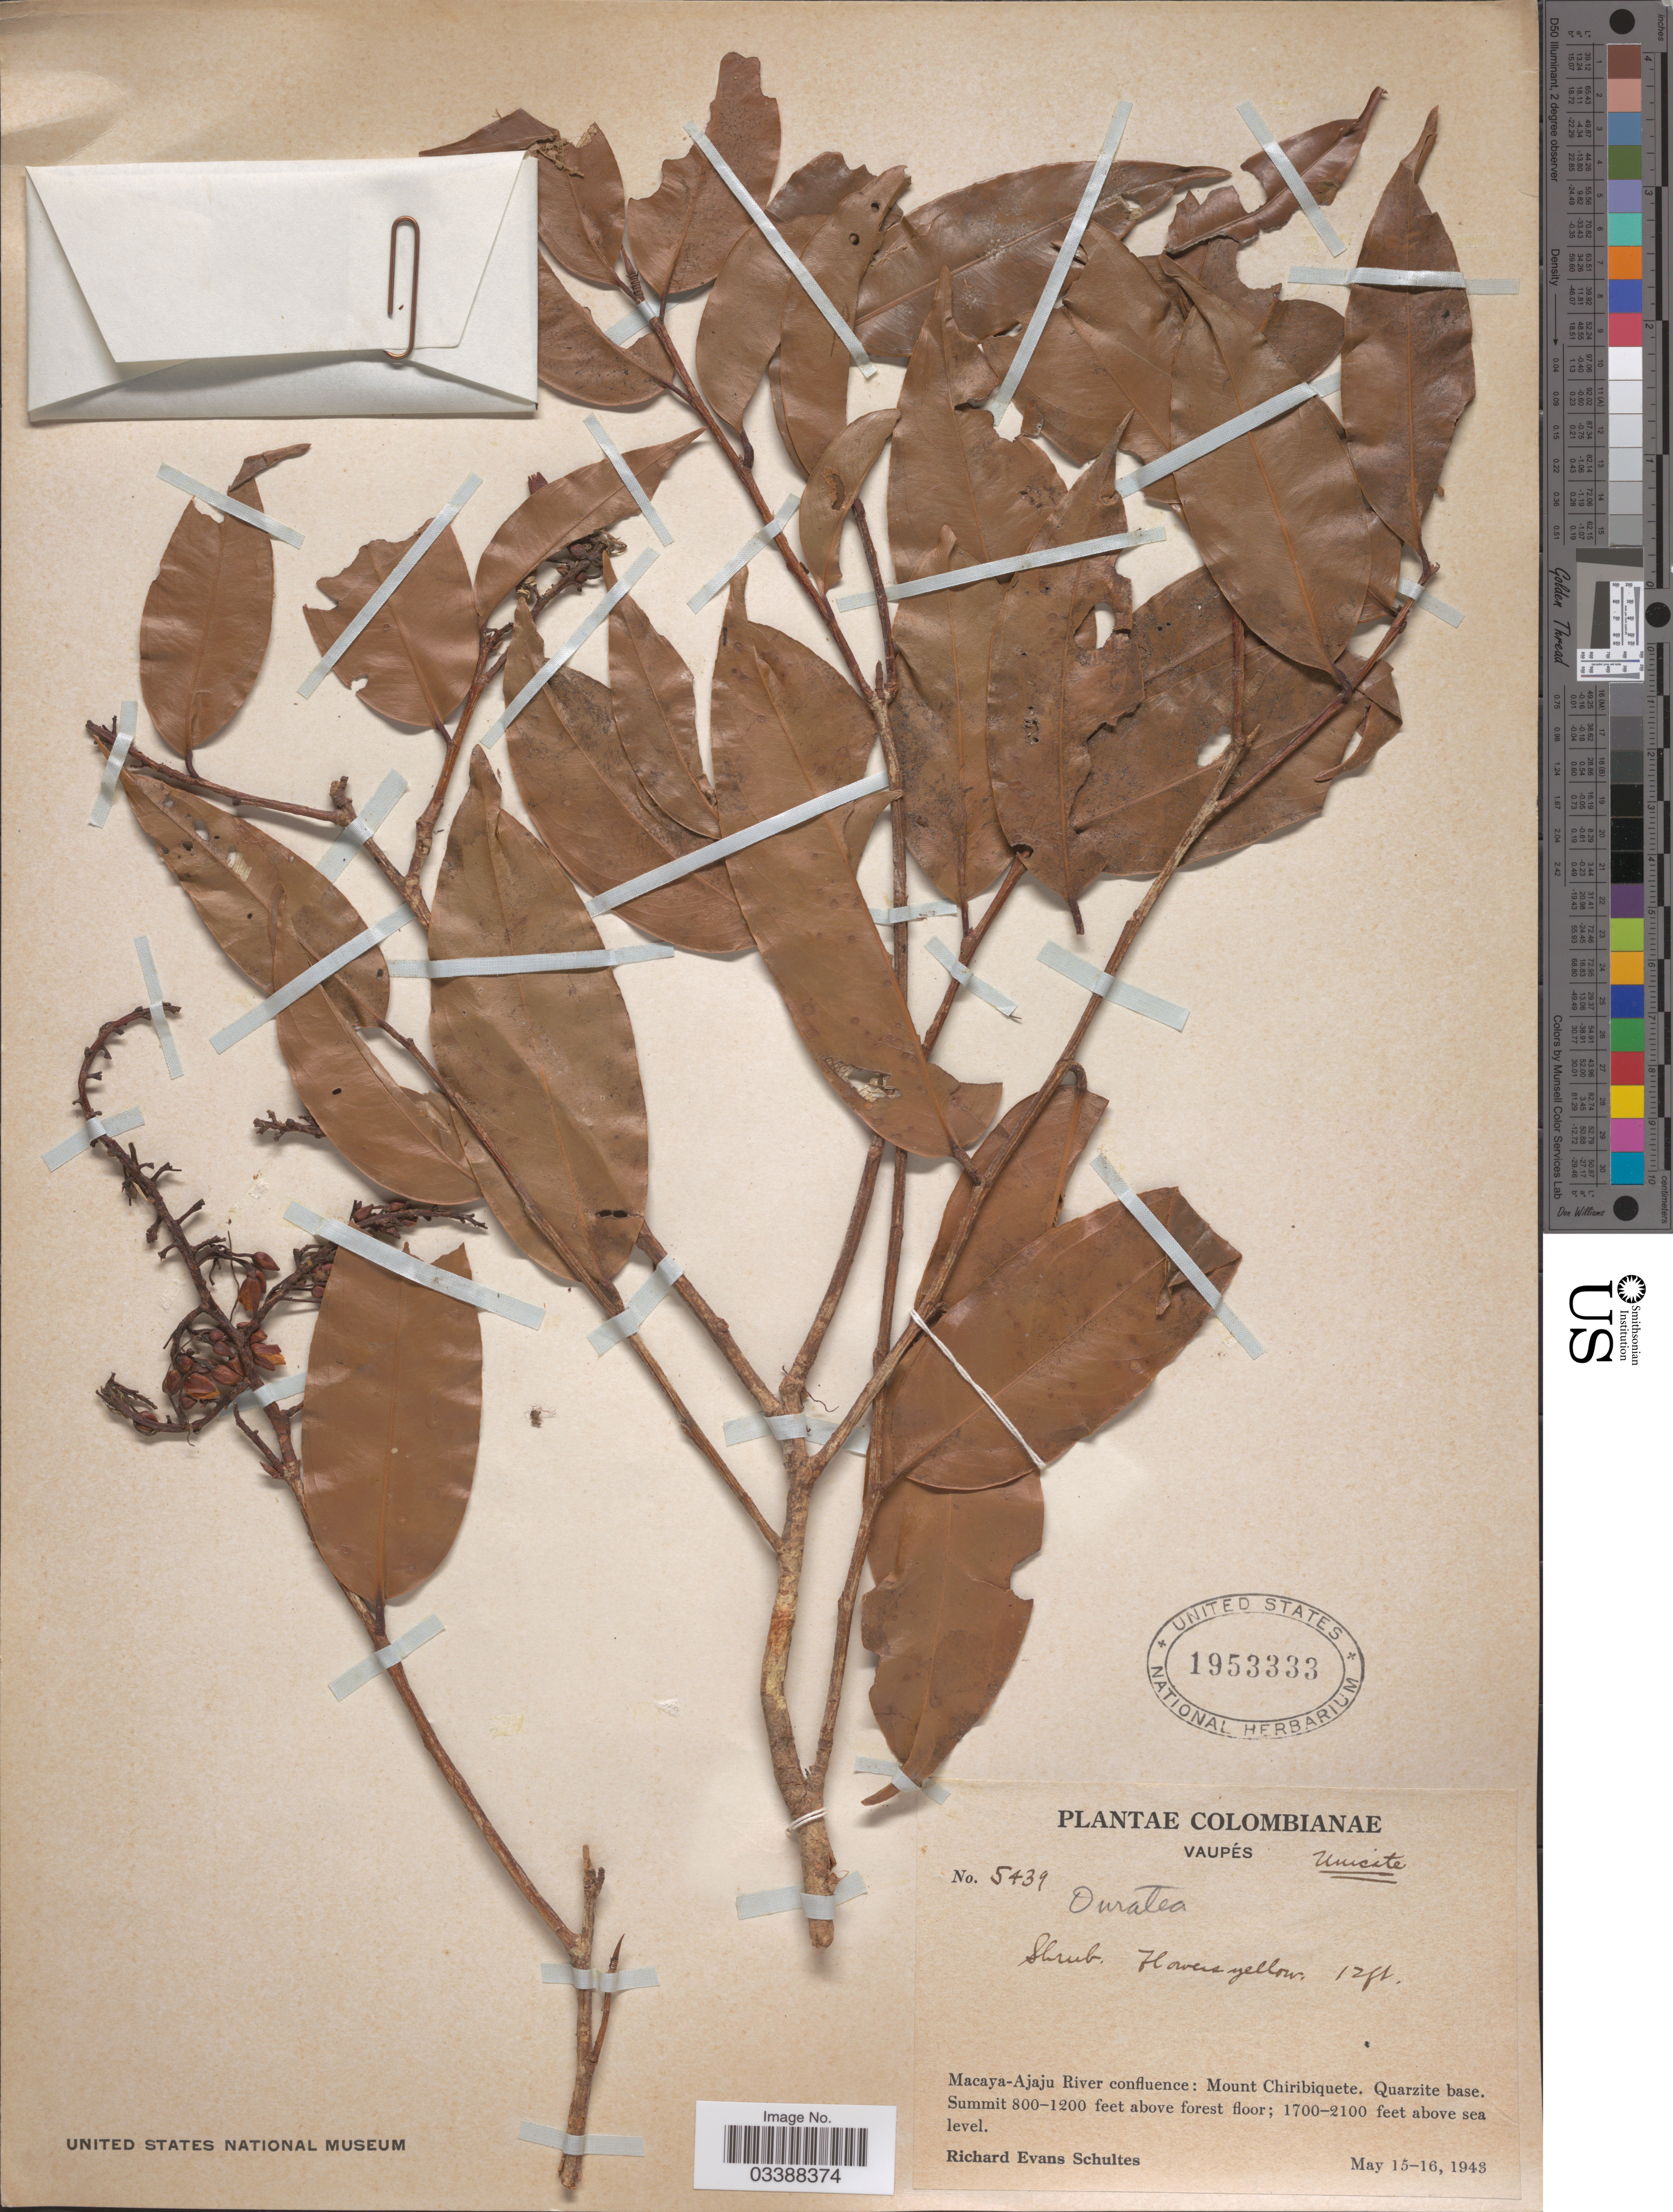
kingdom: Plantae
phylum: Tracheophyta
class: Magnoliopsida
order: Malpighiales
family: Ochnaceae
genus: Ouratea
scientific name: Ouratea sp.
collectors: R. E. Schultes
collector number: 5439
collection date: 1943-05-15/1943-05-16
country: Colombia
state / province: Vaupés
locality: Macaya-Ajaju River confluence: Mount Chiribiquete. Quartzite base.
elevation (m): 518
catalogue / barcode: US 1953333